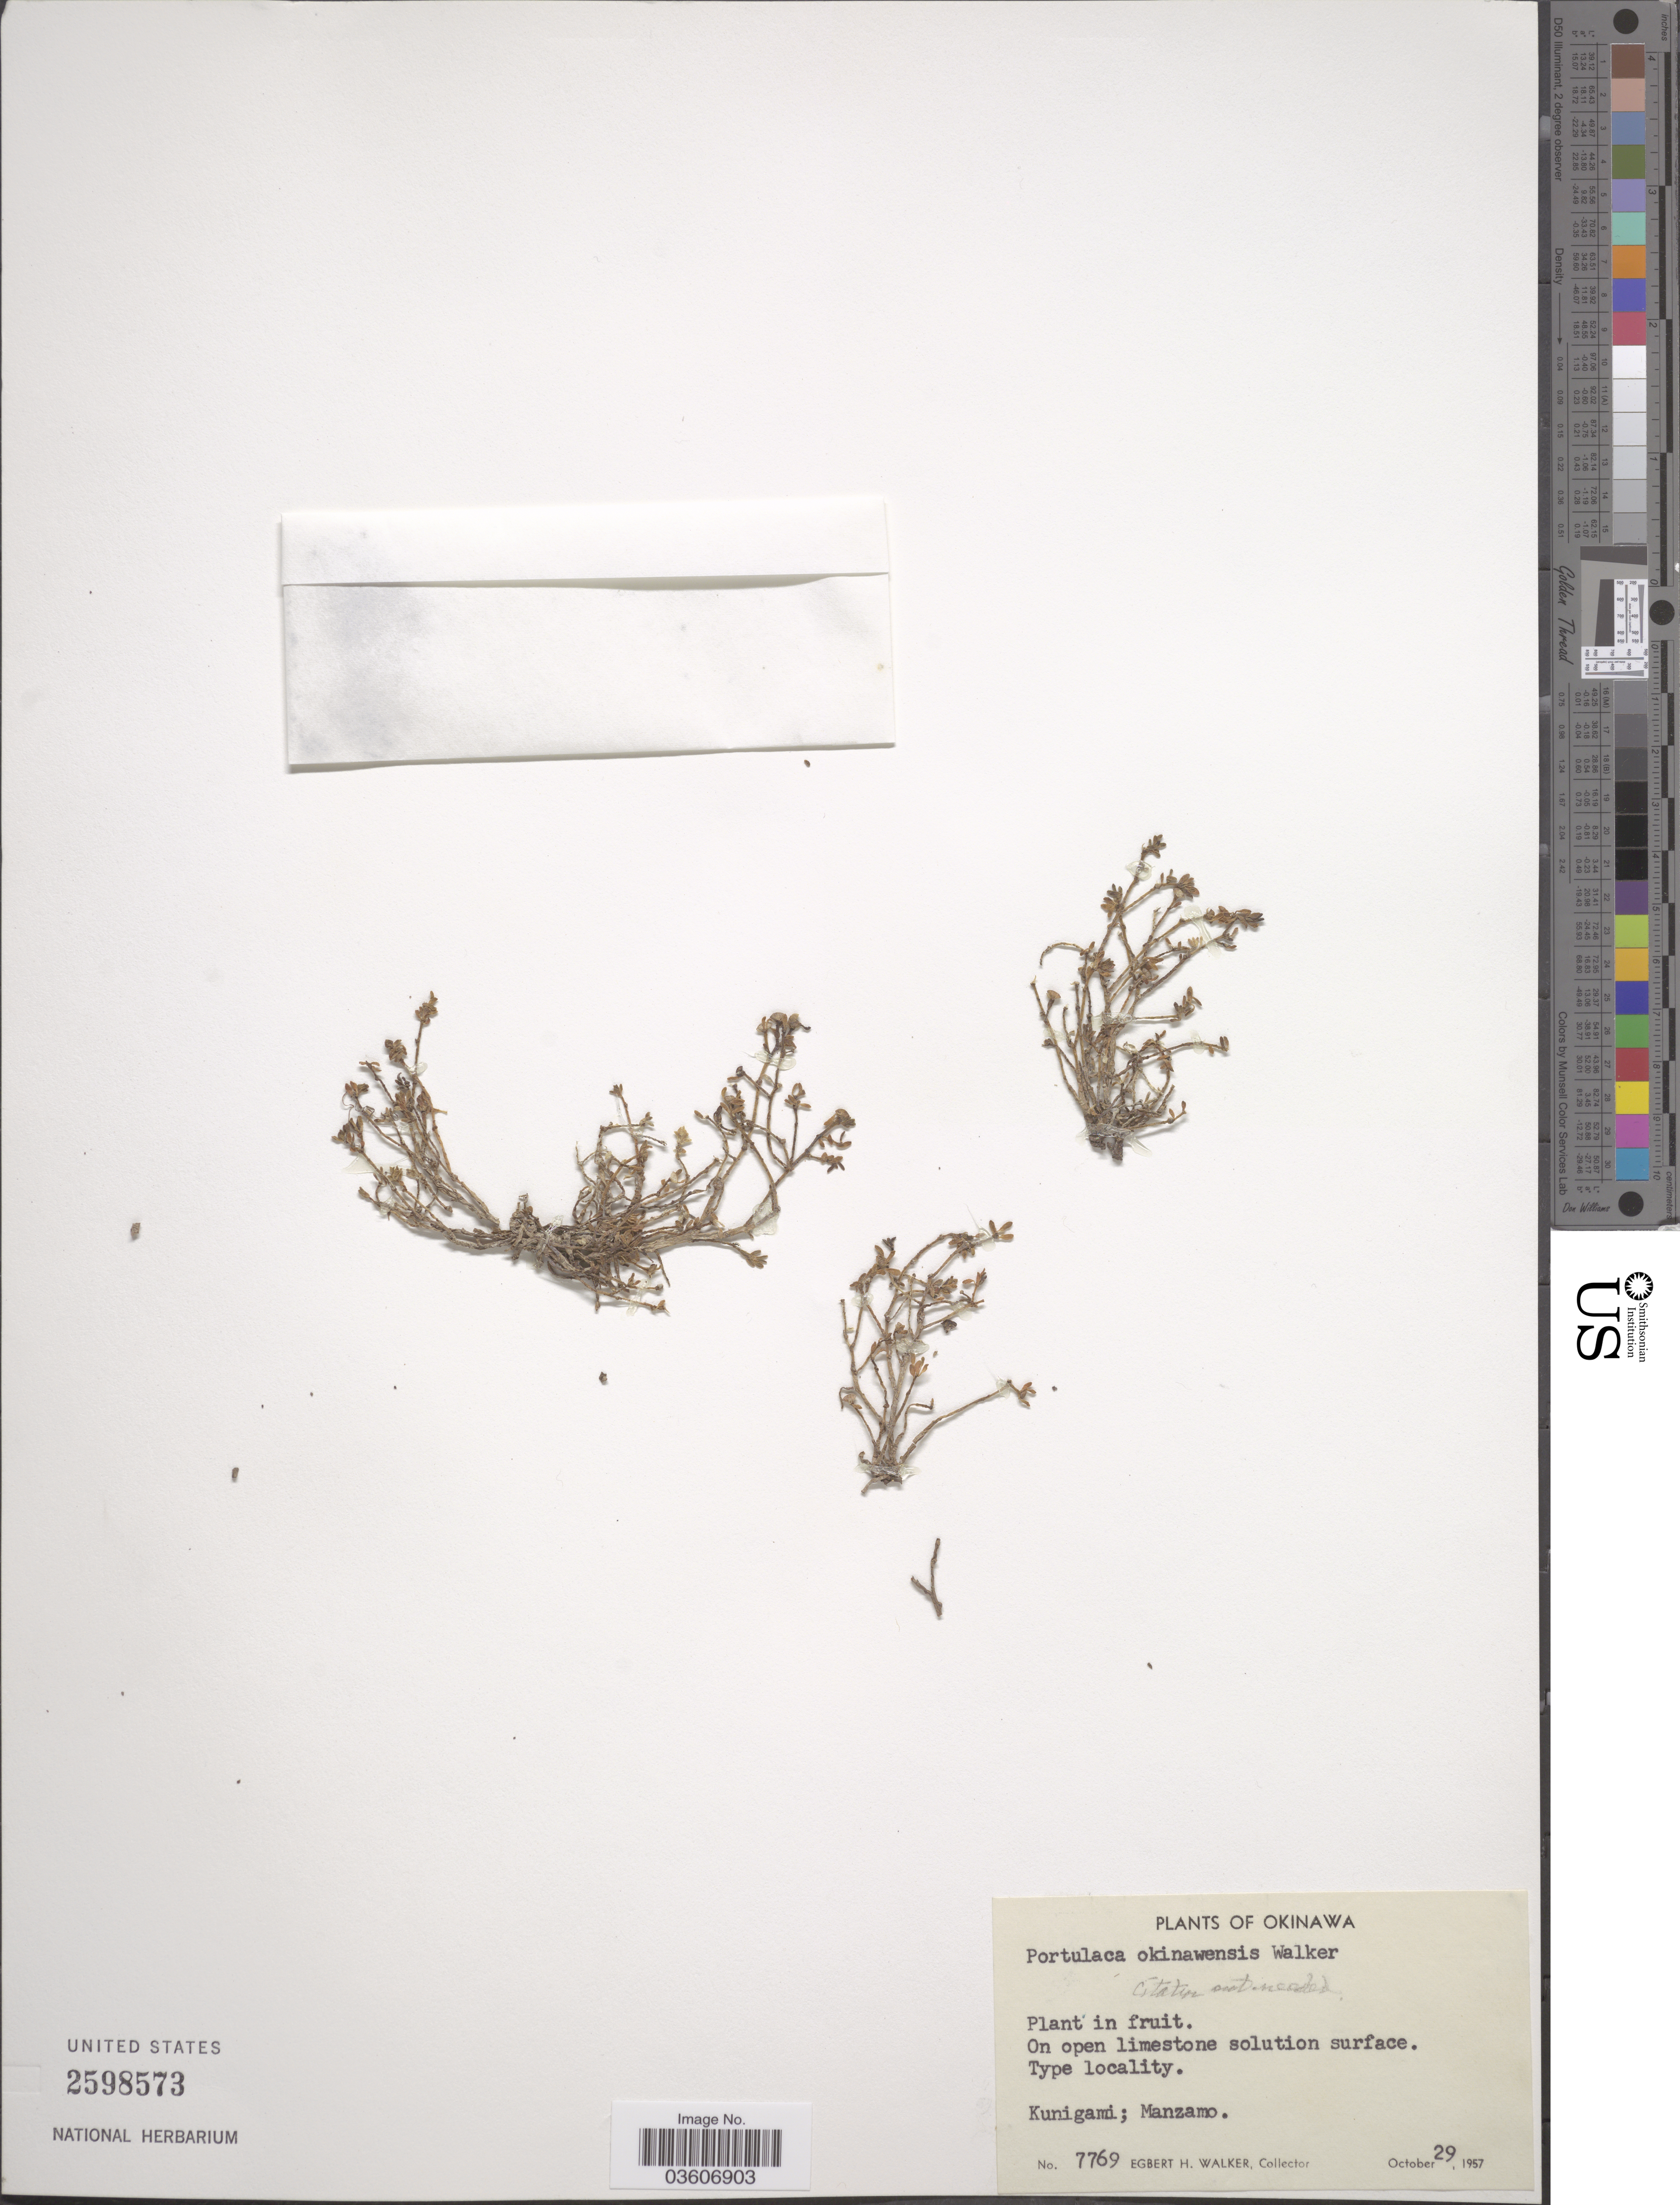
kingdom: Plantae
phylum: Tracheophyta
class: Magnoliopsida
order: Caryophyllales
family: Portulacaceae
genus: Portulaca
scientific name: Portulaca okinawensis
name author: E. Walker & Tawada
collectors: E. H. Walker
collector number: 7769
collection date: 1957-10-29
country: Japan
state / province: Okinawa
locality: Kunigami; Manzamo.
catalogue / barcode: US 2598573